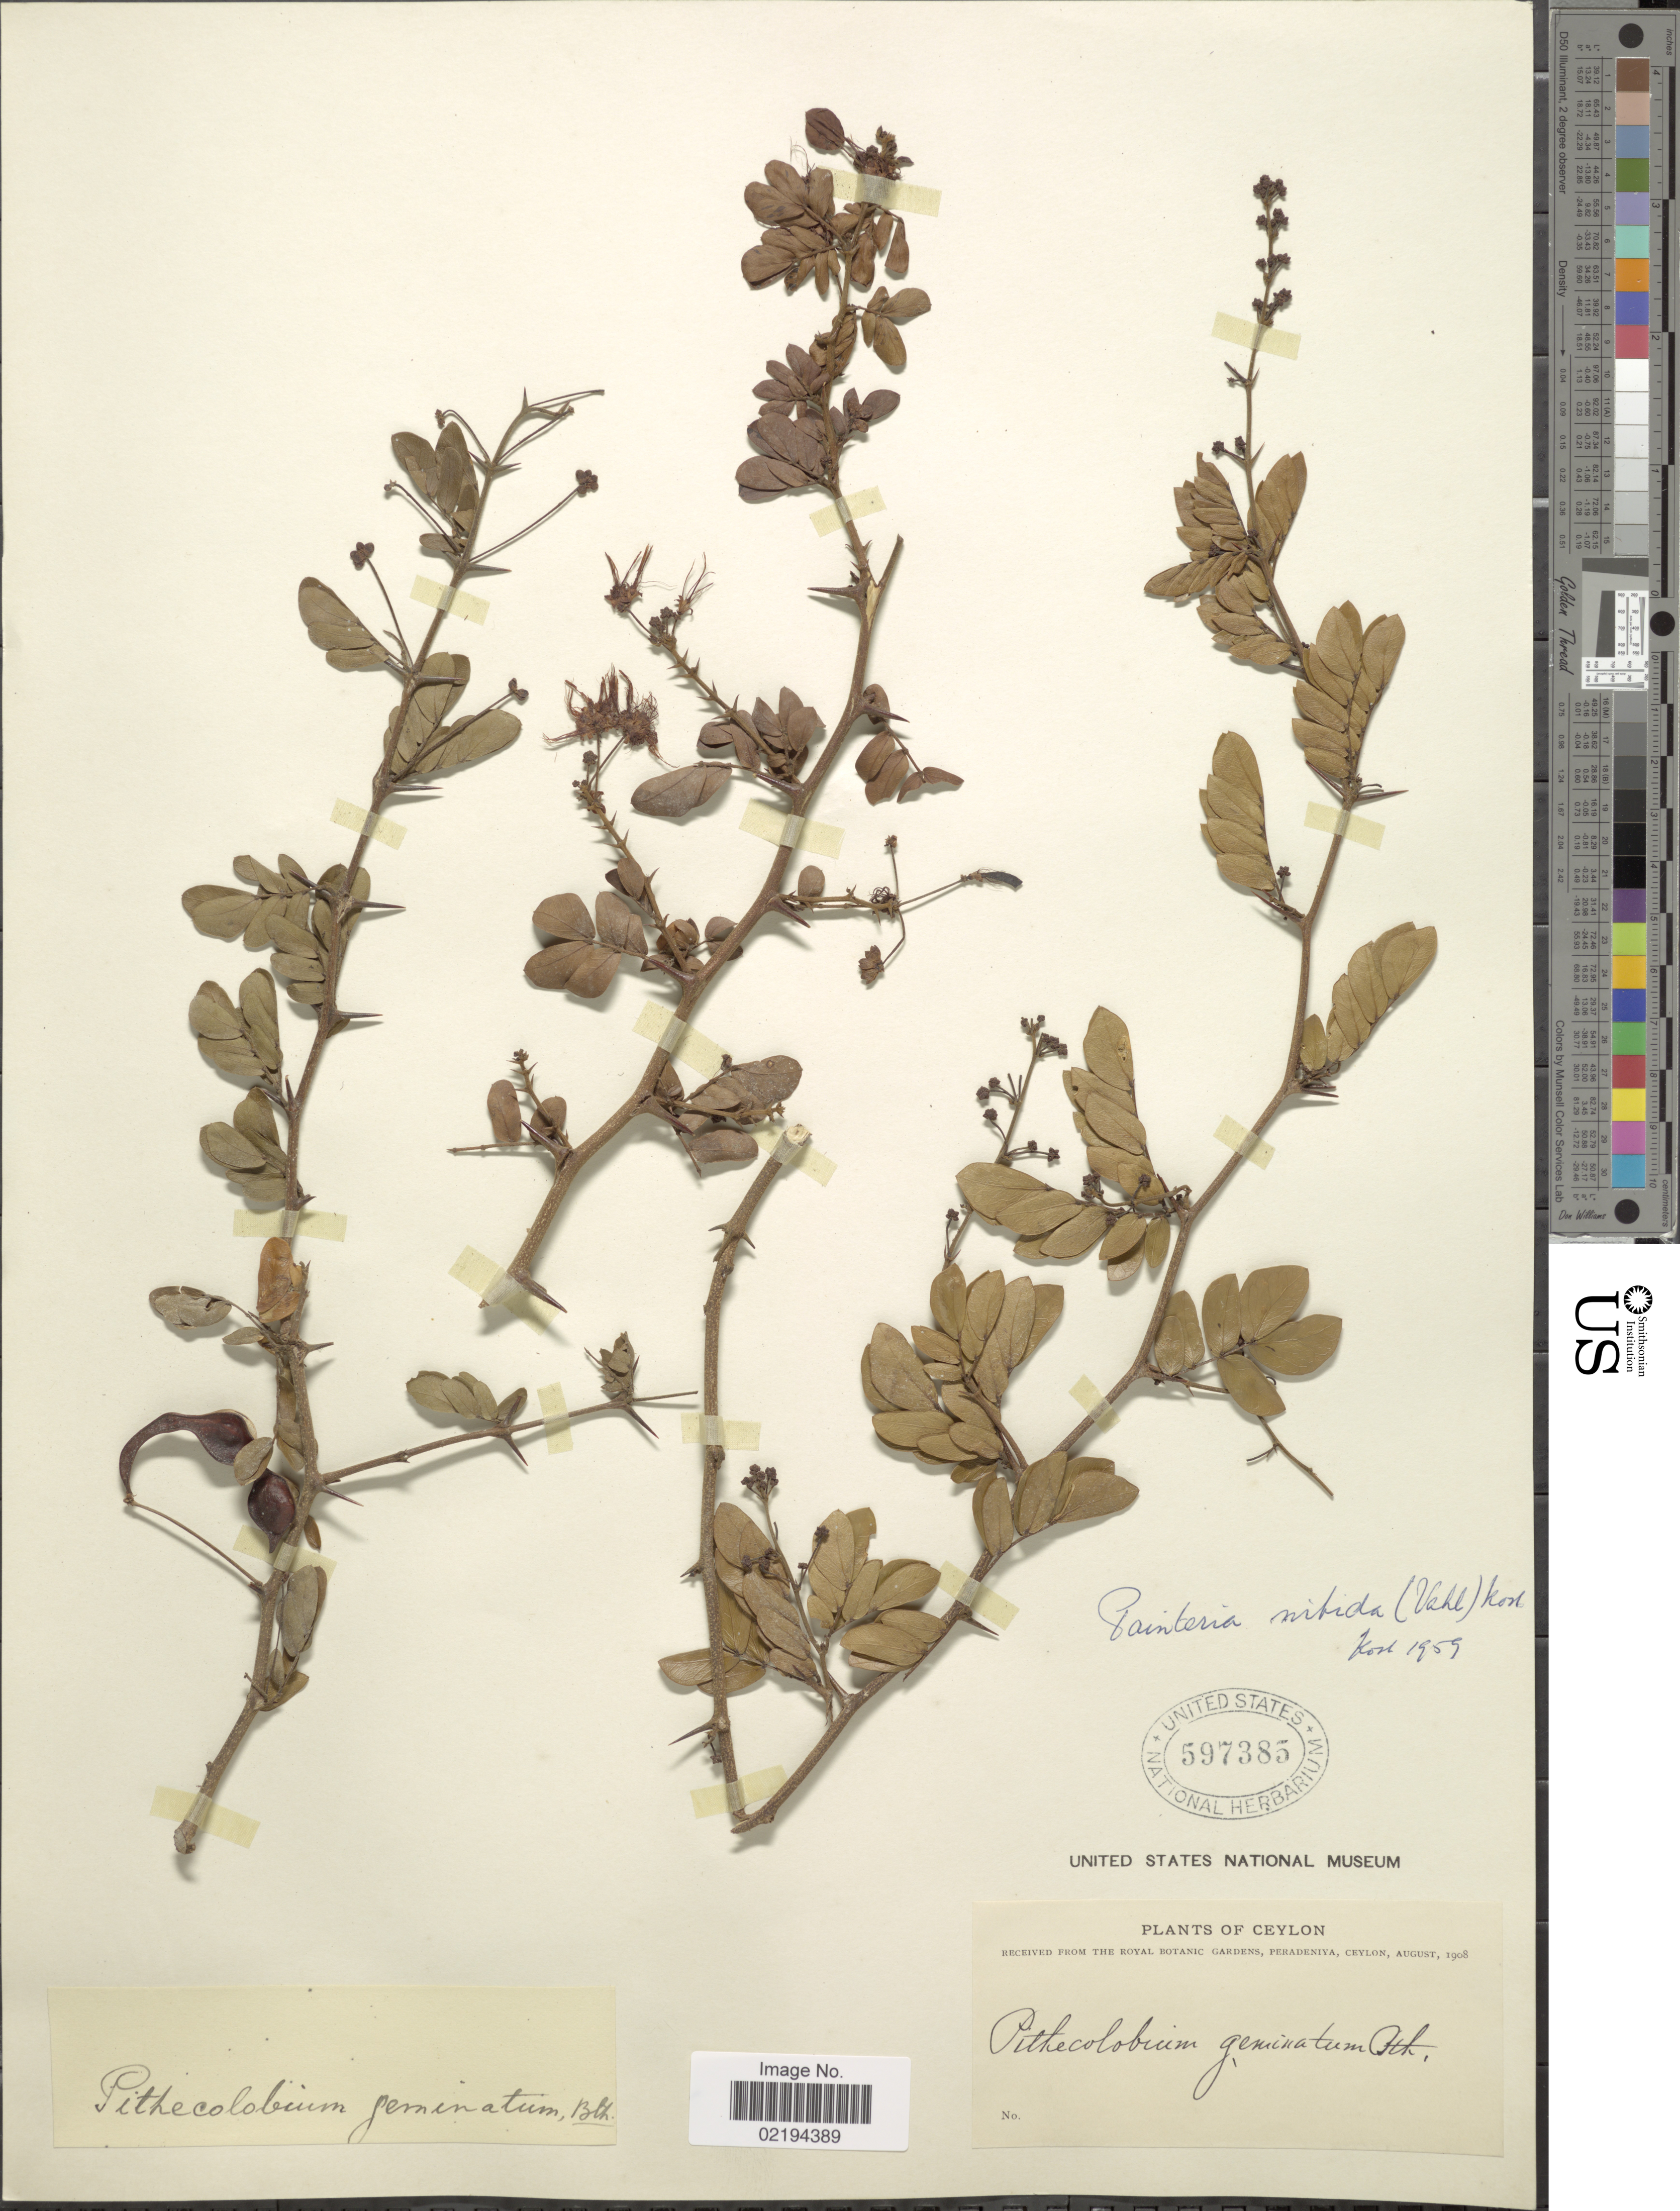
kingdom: Plantae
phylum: Tracheophyta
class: Magnoliopsida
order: Fabales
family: Fabaceae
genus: Thailentadopsis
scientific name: Thailentadopsis nitida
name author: (Vahl) G.P. Lewis & Schrire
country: Sri Lanka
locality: Ceylon.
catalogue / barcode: US 597385